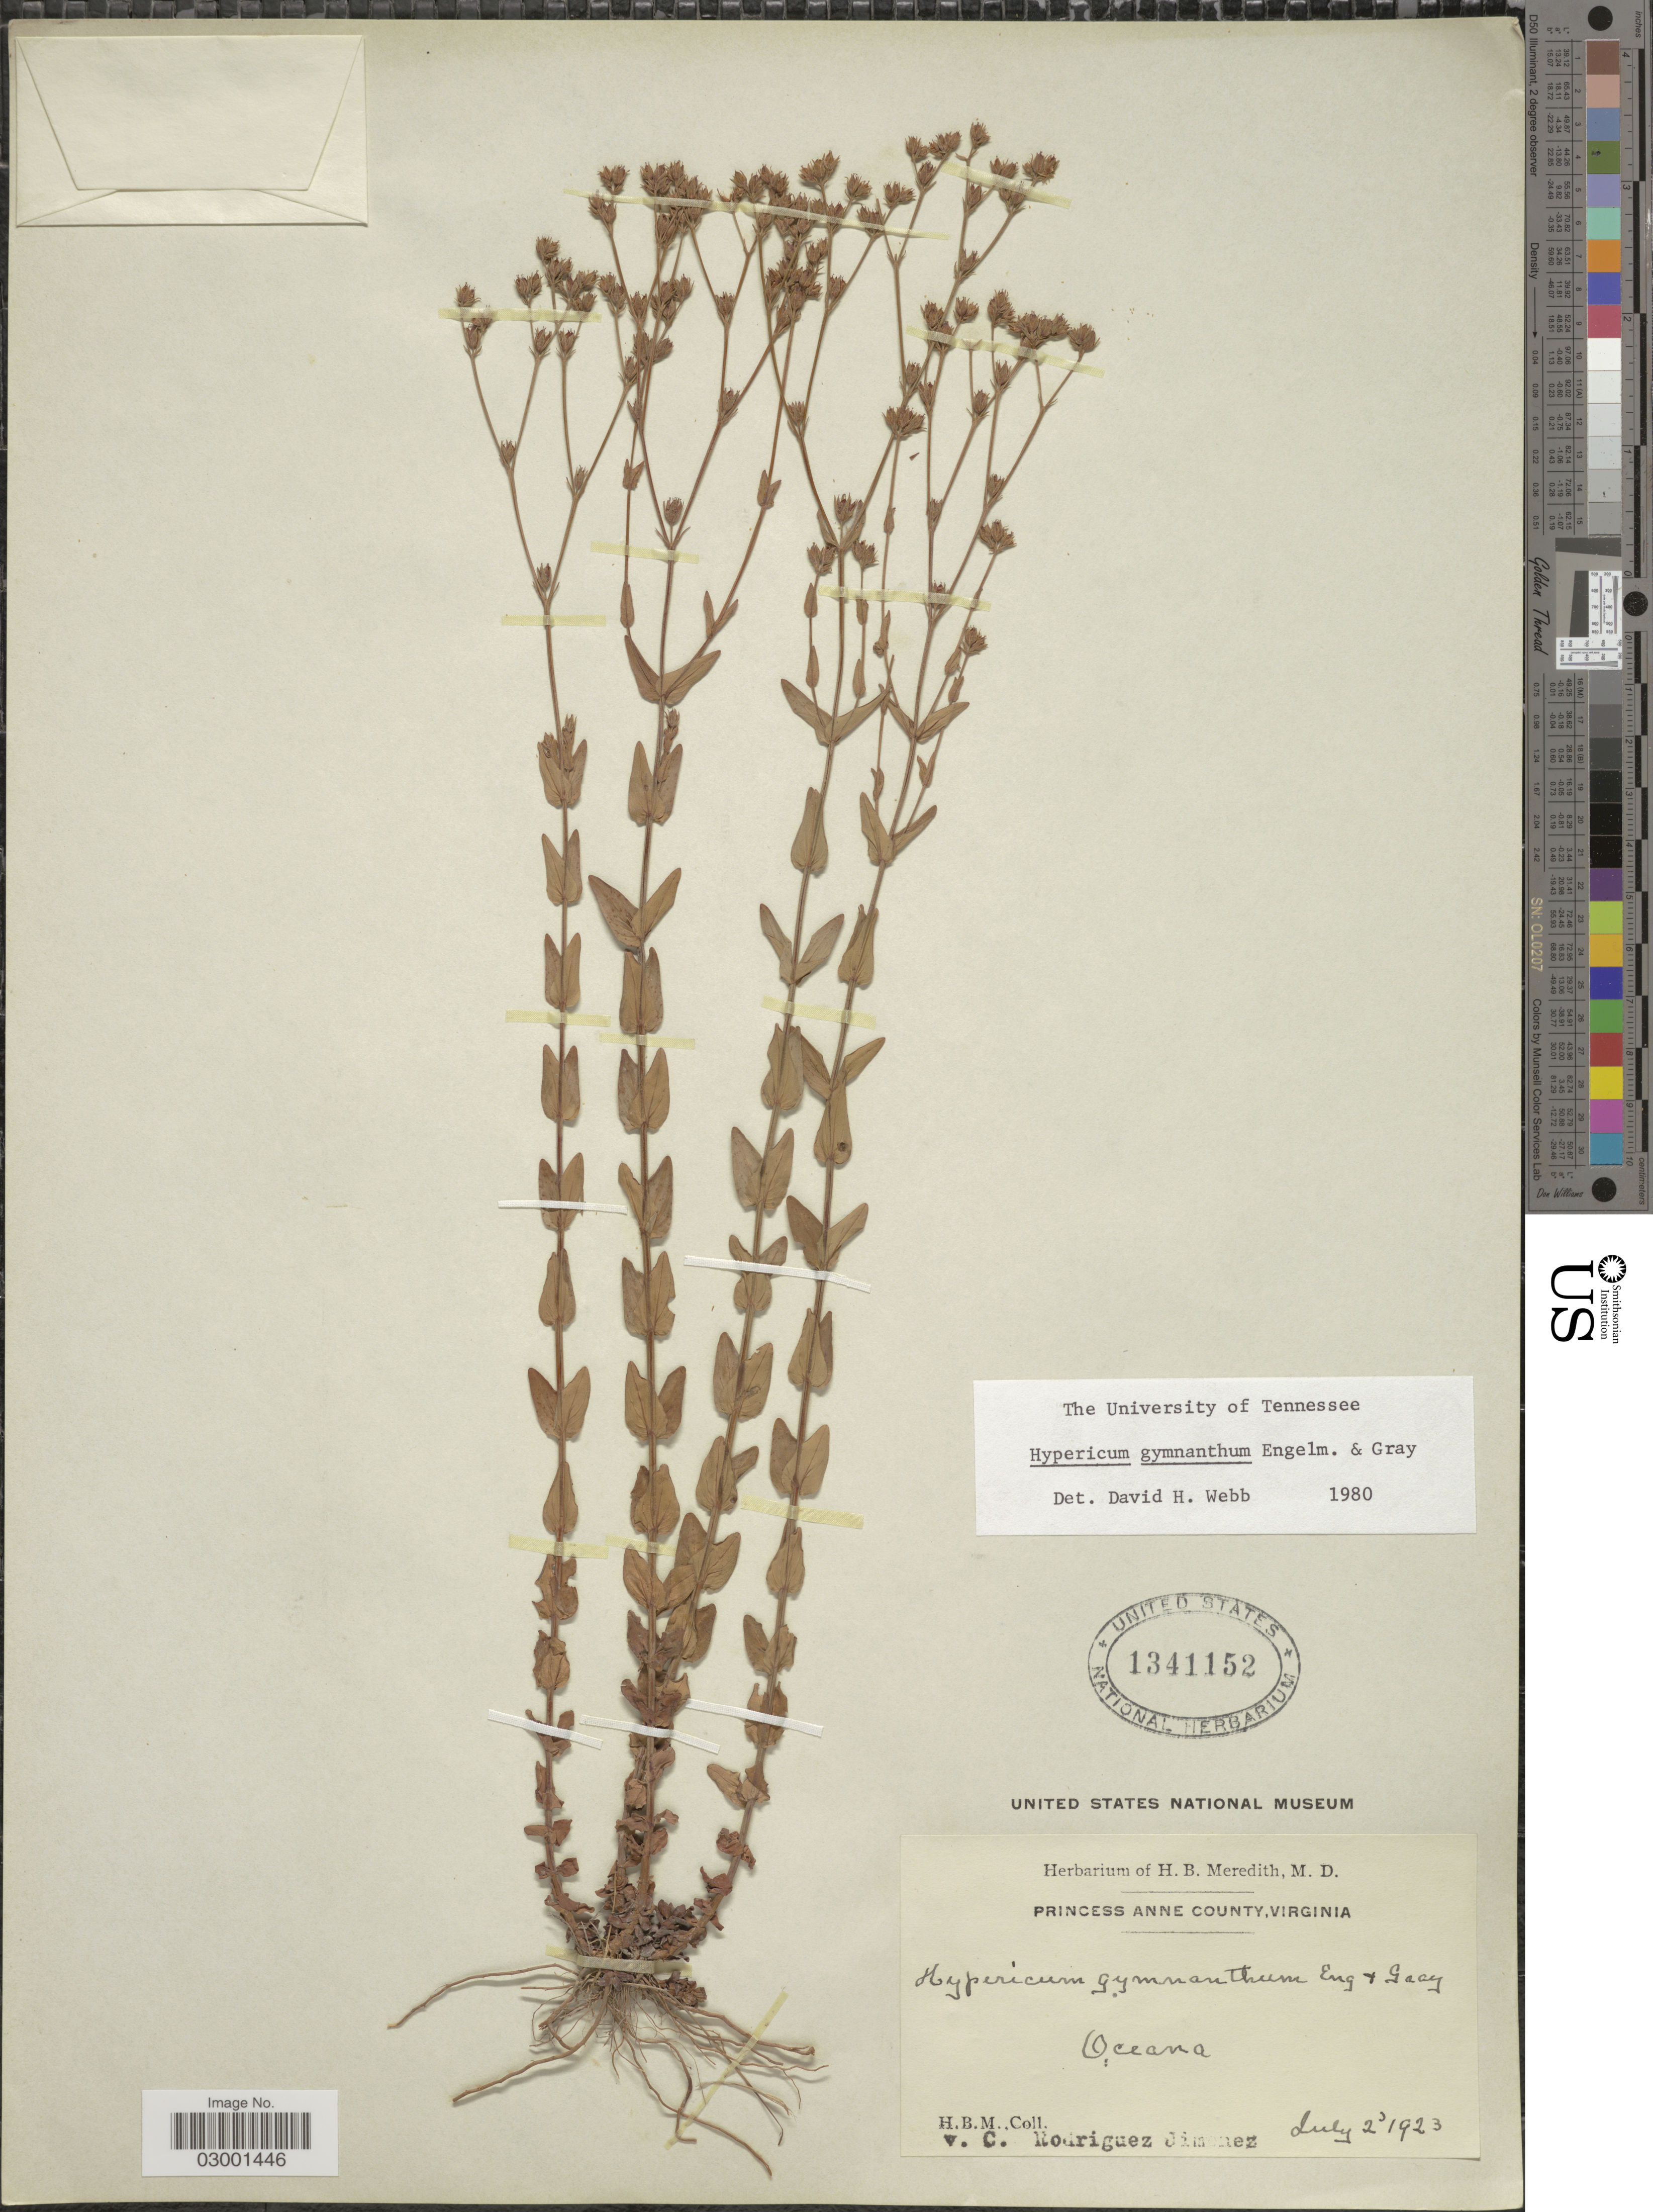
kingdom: Plantae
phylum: Tracheophyta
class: Magnoliopsida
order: Malpighiales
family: Hypericaceae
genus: Hypericum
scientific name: Hypericum gymnanthum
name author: Engelm. & A. Gray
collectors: H. Meredith & C. Rodríguez Jiménez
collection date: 1923-07-02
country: United States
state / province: Virginia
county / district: City of Virginia Beach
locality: Princess Annne County, Oceana.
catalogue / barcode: US 1341152